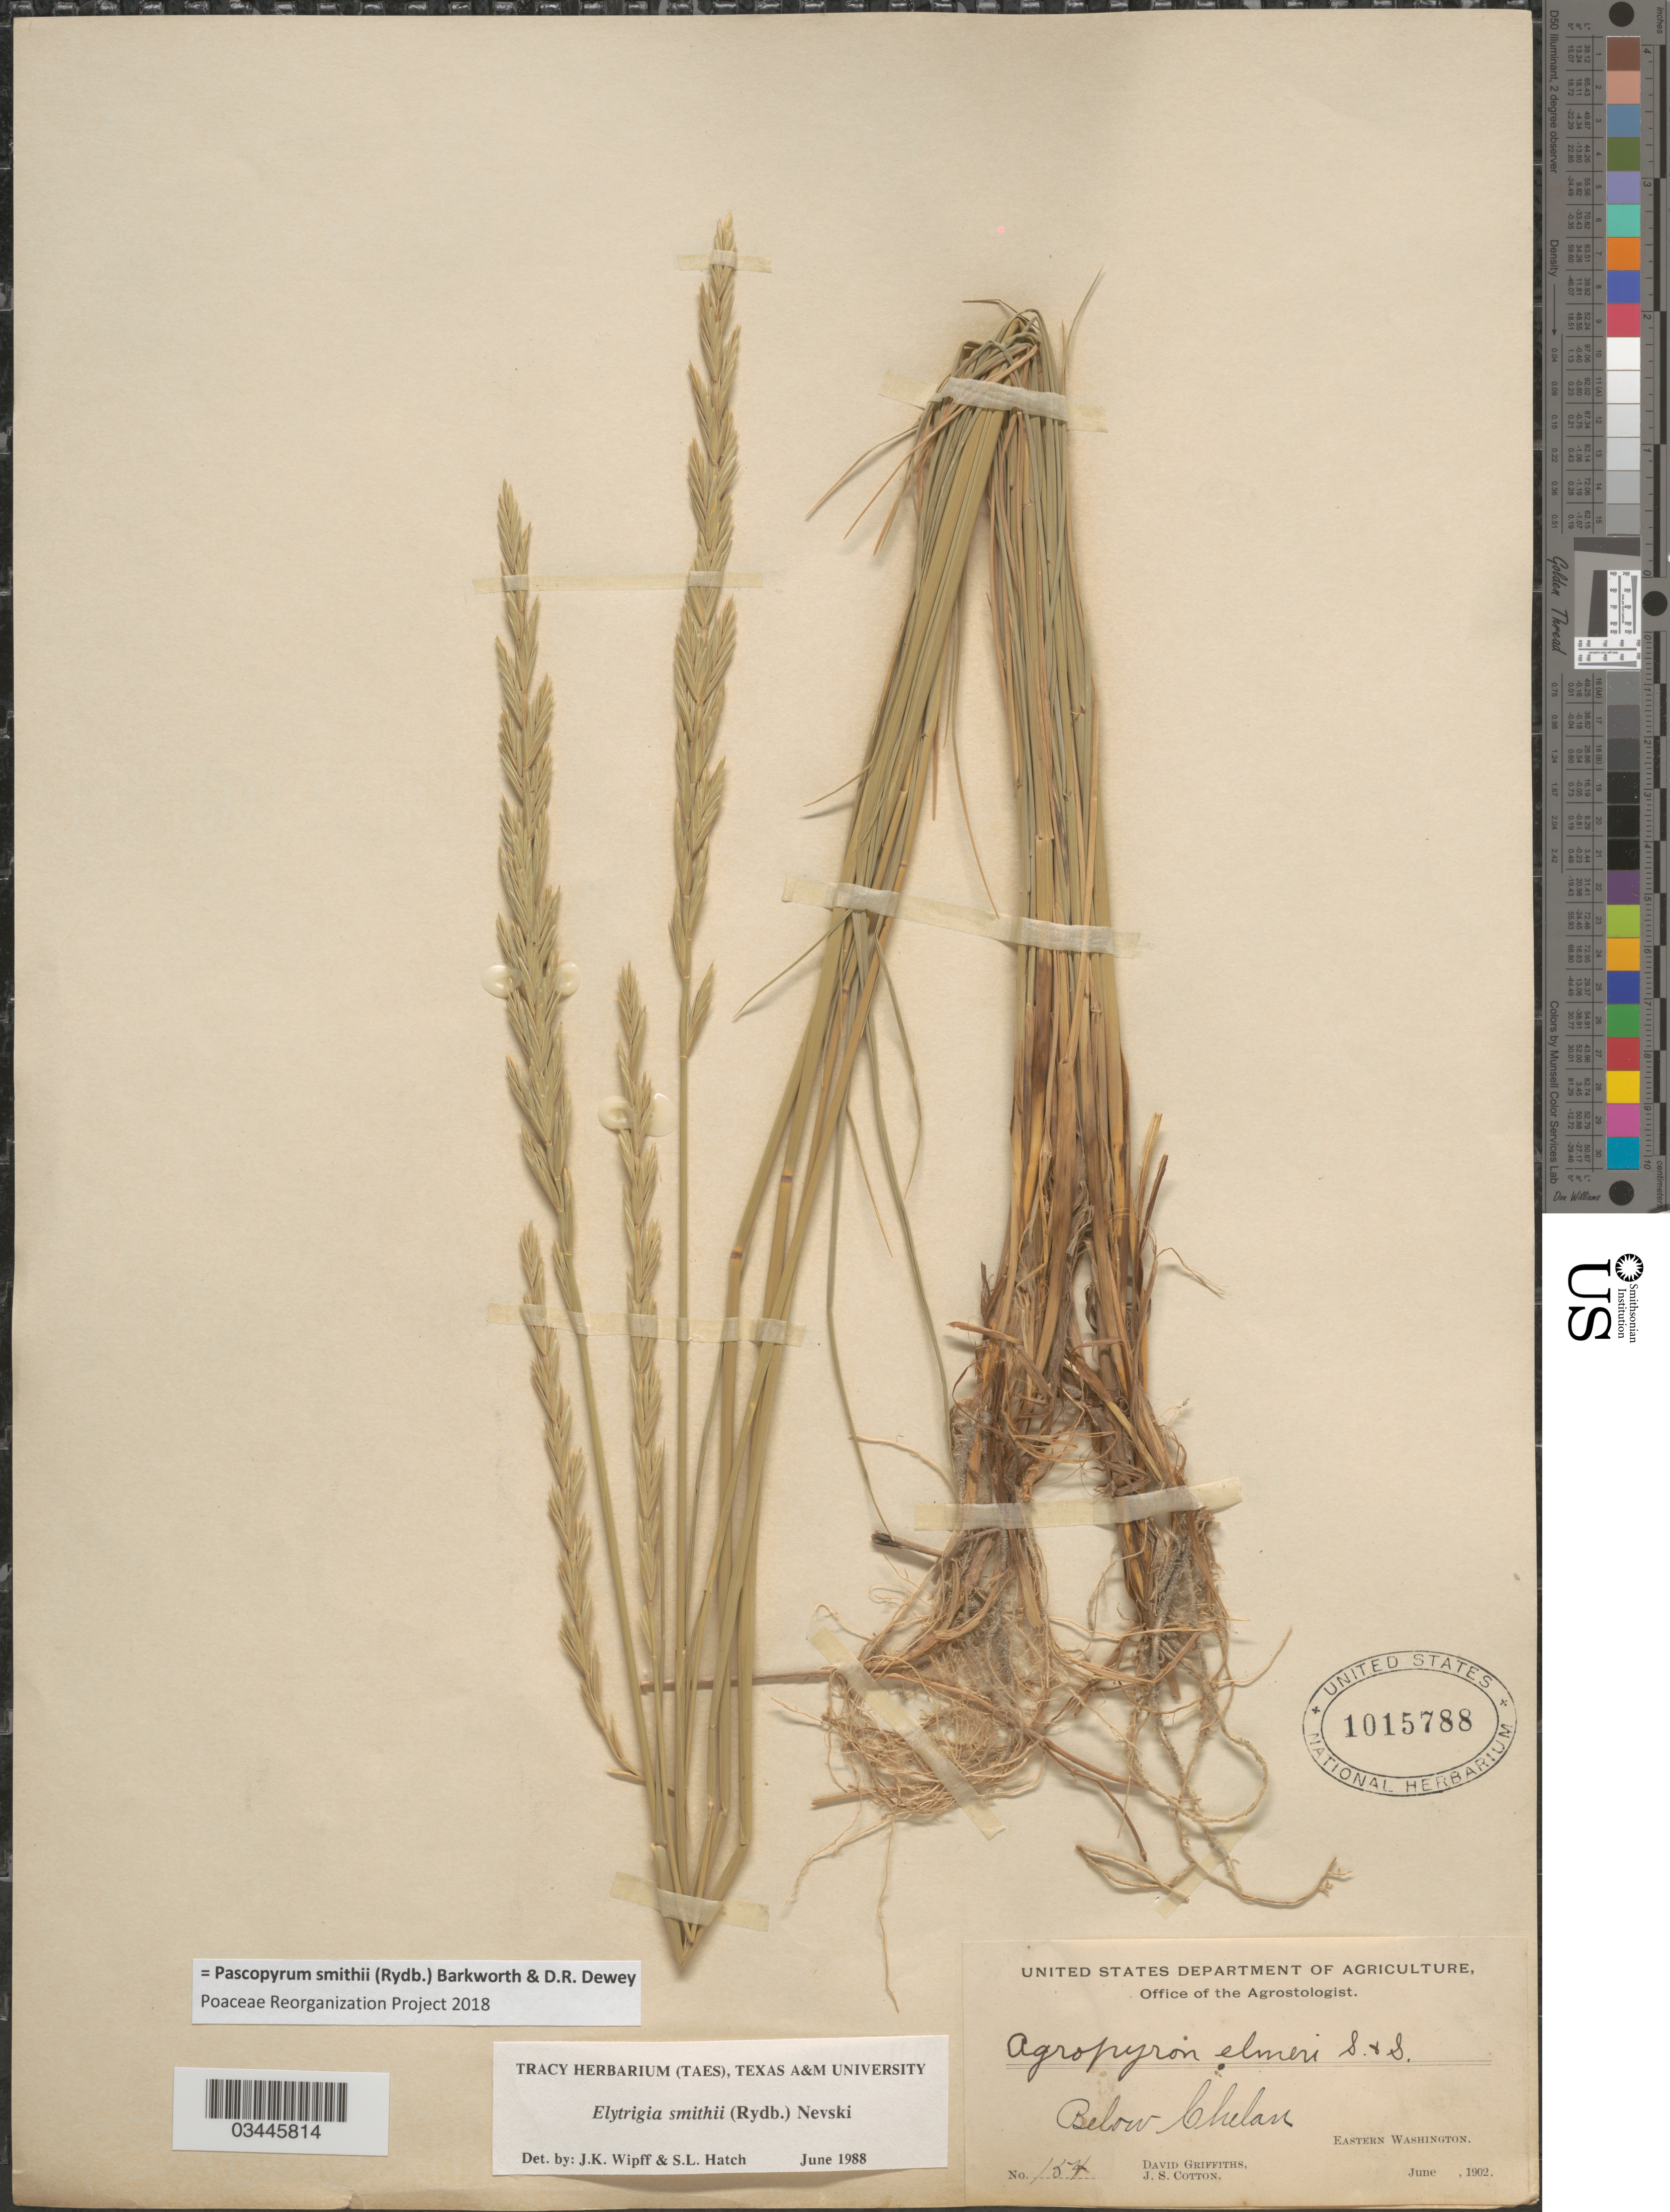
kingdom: Plantae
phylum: Tracheophyta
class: Liliopsida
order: Poales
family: Poaceae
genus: Pascopyrum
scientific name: Pascopyrum smithii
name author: (Rydb.) Barkworth & Dewey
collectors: D. Griffiths & J. S. Cotton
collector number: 154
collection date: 1902-06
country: United States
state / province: Washington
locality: Below Chelan. Eastern Washington.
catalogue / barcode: US 1015788